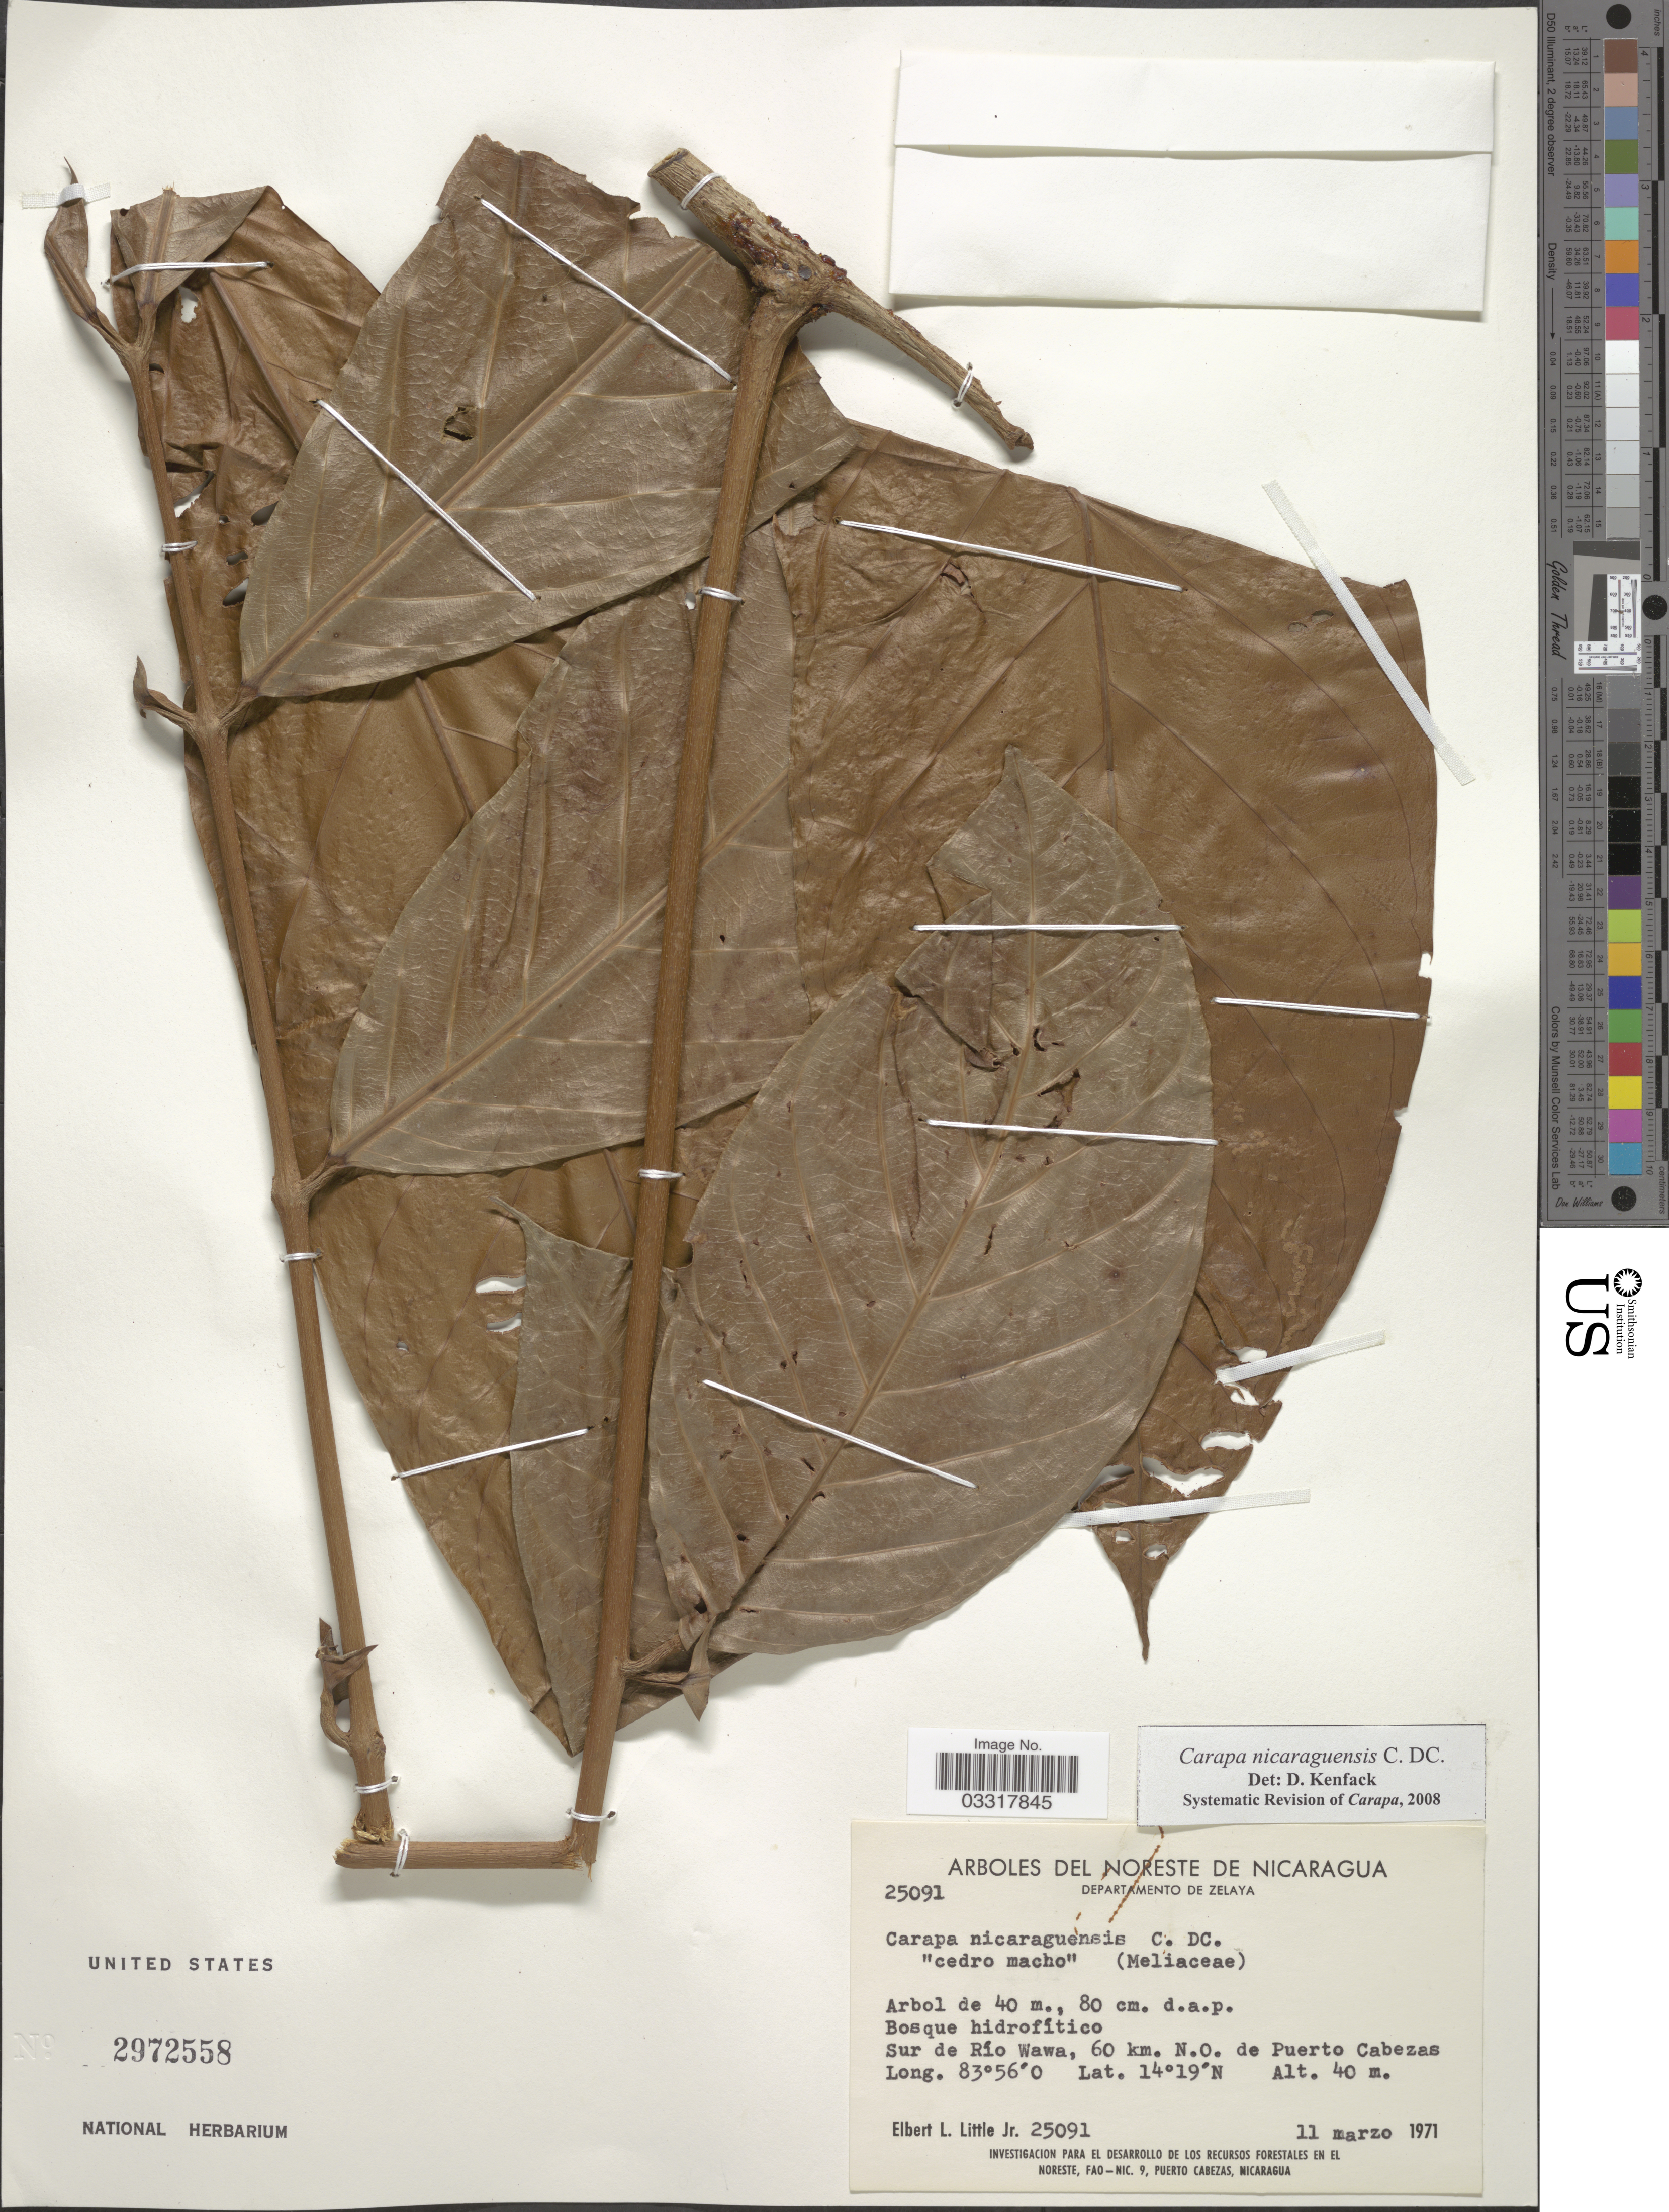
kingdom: Plantae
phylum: Tracheophyta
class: Magnoliopsida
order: Sapindales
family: Meliaceae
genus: Carapa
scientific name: Carapa nicaraguensis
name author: C. DC.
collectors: E. L. Little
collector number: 25091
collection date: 1971-03-11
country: Nicaragua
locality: Noreste de Nicaragua. Departamento de Zelaya. Sur de Río Wawa, 60 km. N.O. de Puerto Cabezas.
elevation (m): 40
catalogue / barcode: US 2972558